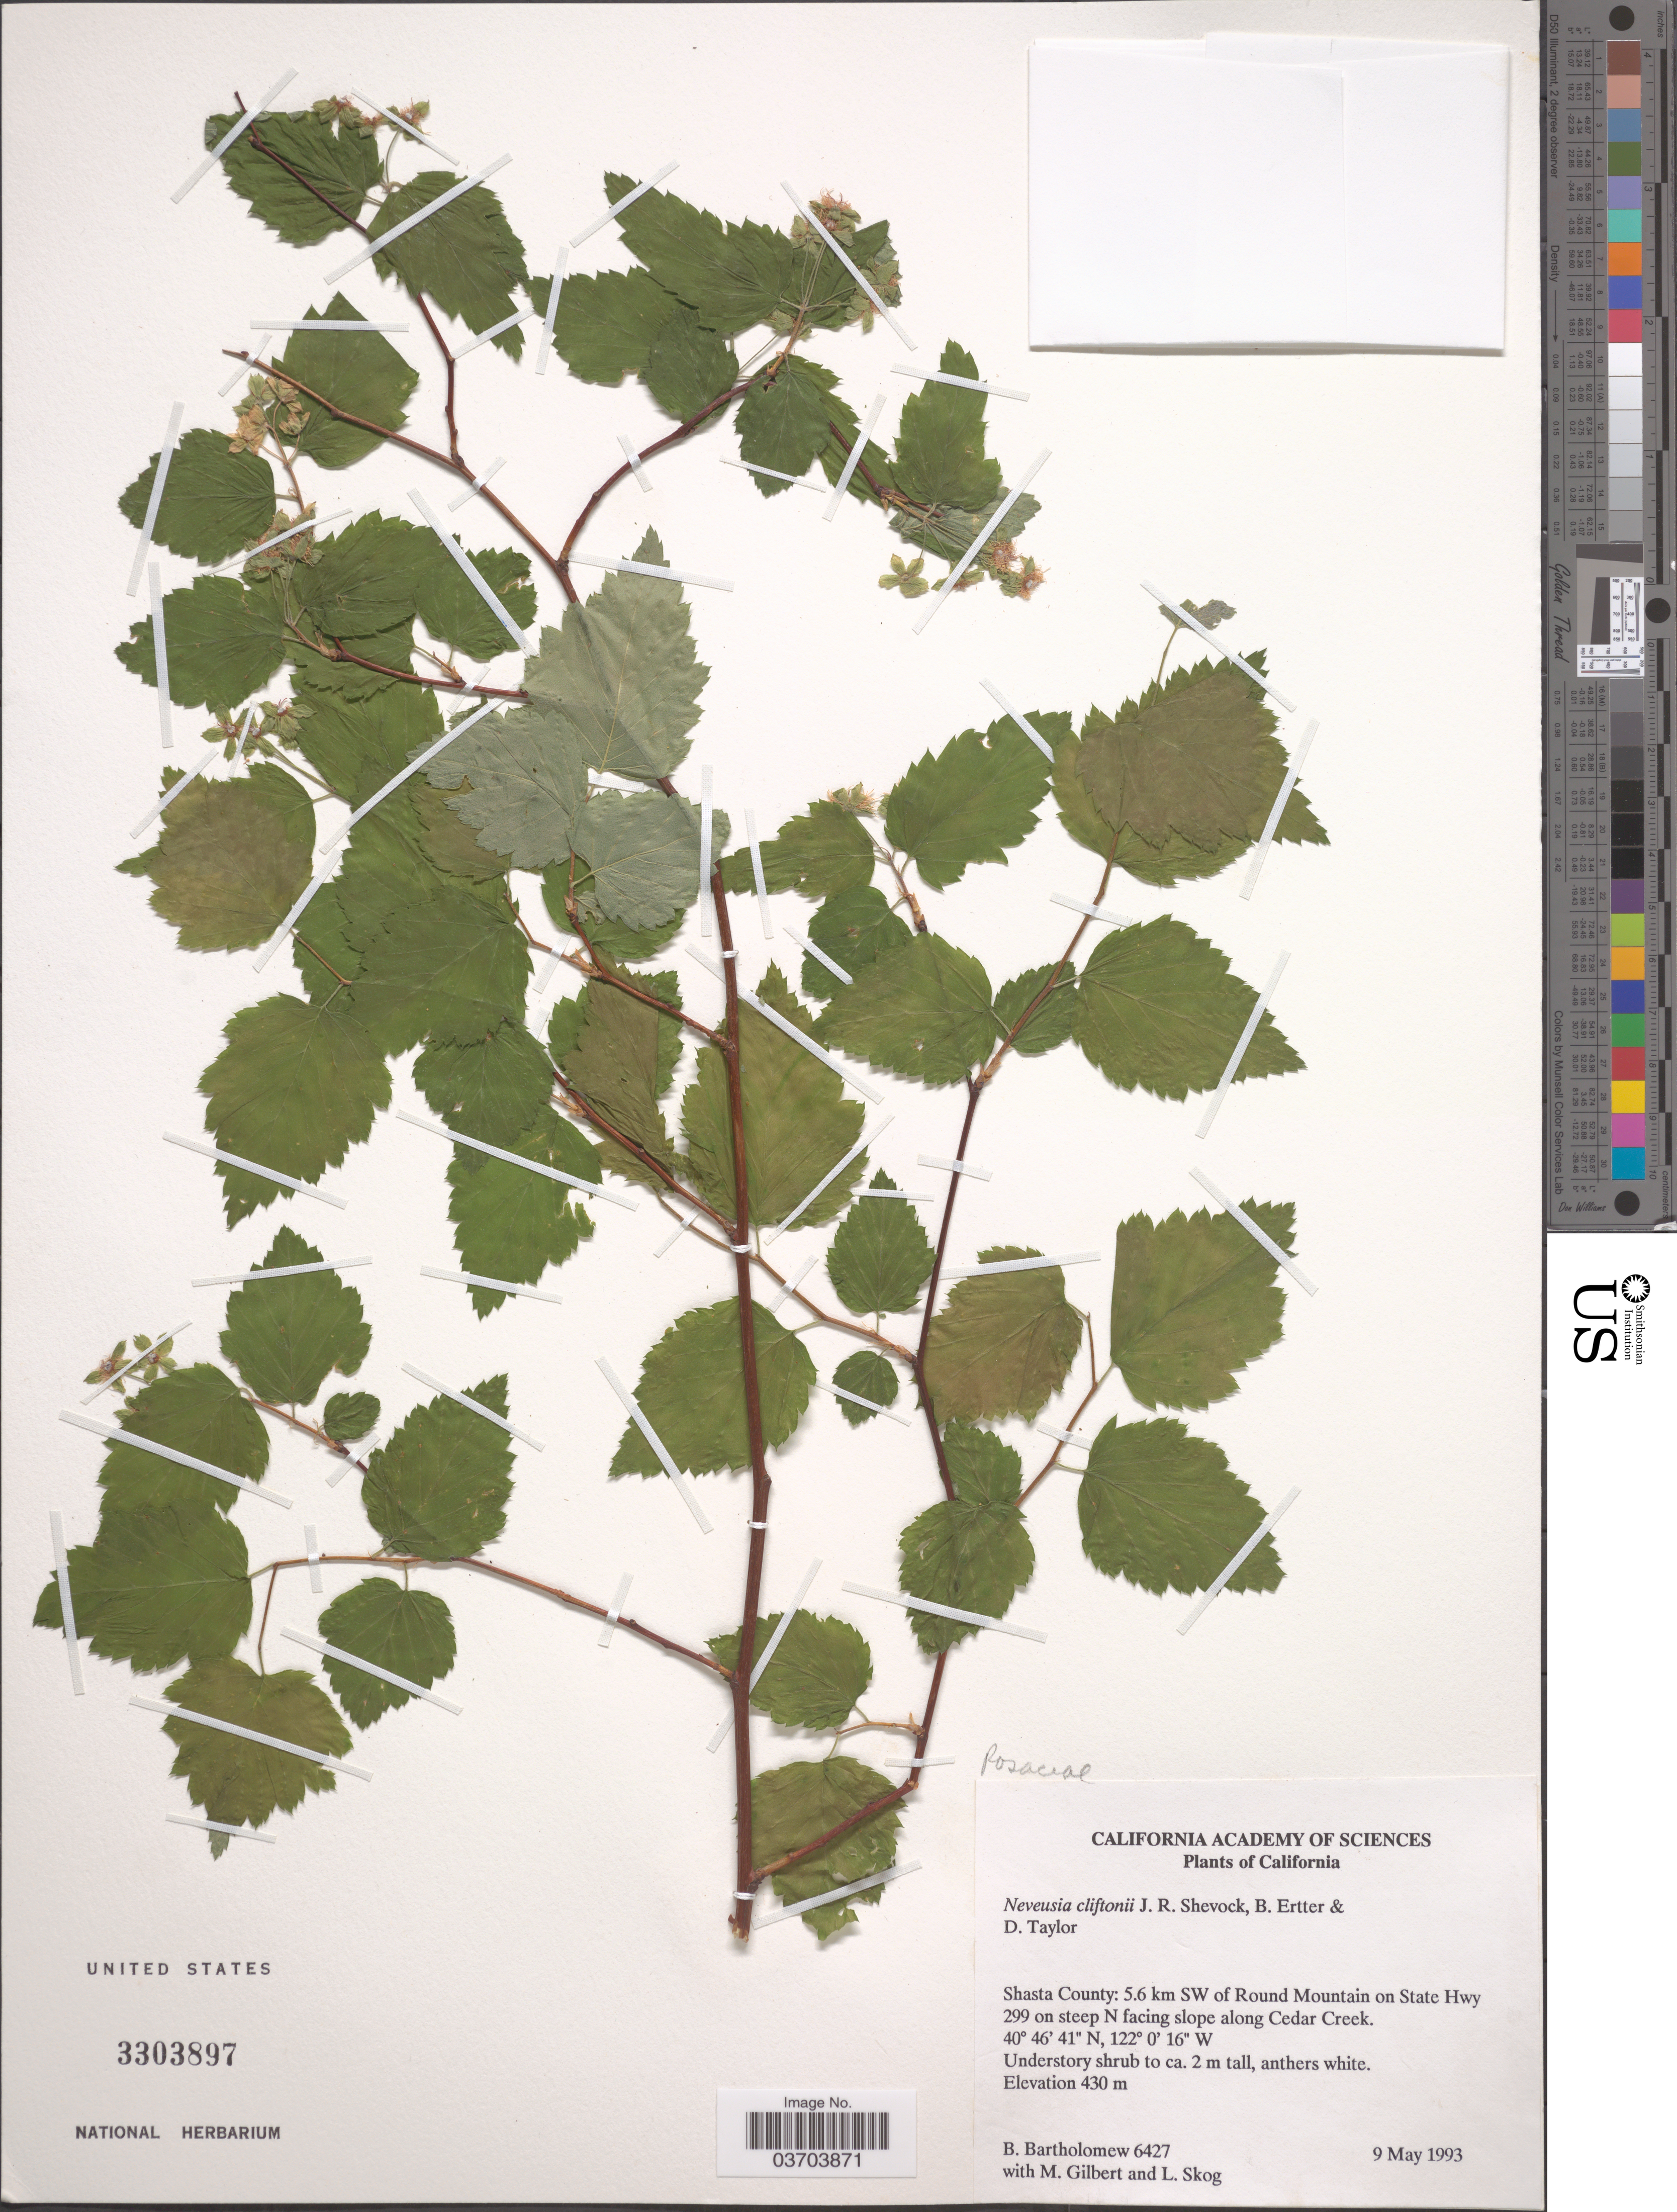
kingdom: Plantae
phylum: Tracheophyta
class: Magnoliopsida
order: Rosales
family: Rosaceae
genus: Neviusia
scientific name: Neviusia cliftonii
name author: Shevock et al.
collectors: B. Bartholomew, M. Gilbert & L. E. Skog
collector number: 6427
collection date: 1993-05-09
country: United States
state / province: California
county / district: Shasta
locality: Shasta County: 5.6 km SW of Round Mountain on State Hwy 299 on steep N facing slope along Cedar Creek.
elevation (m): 430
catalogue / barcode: US 3303897